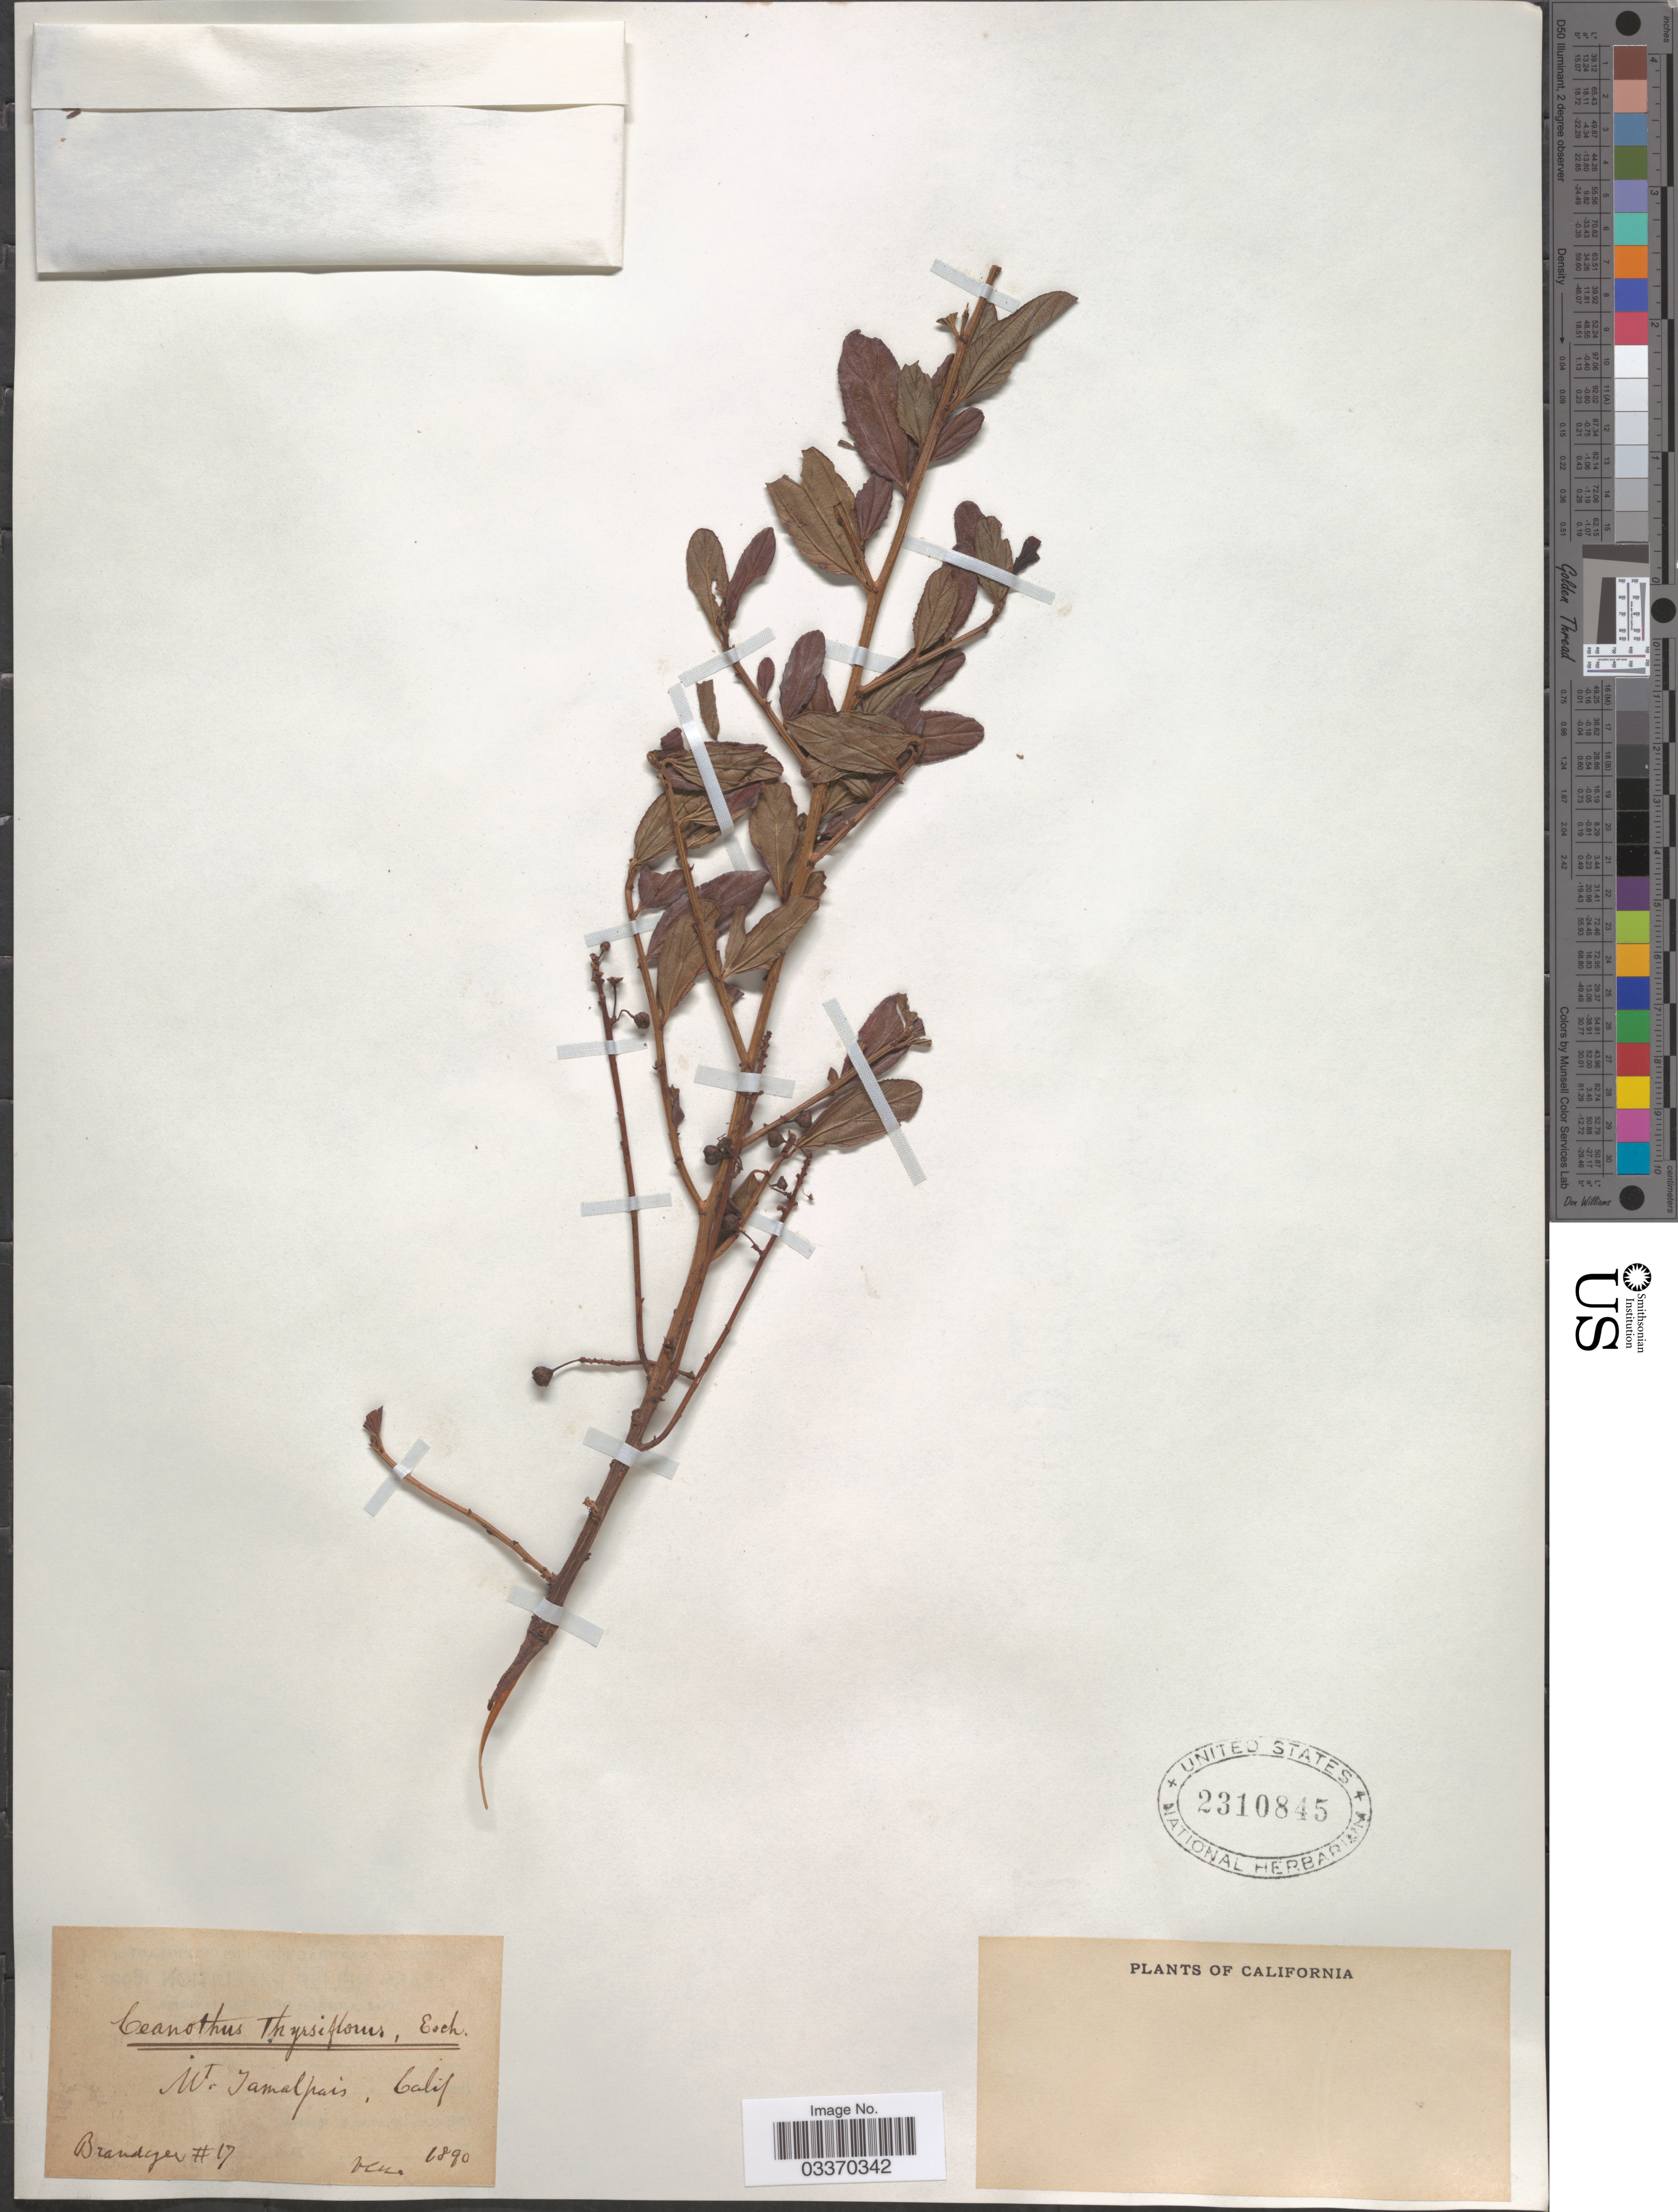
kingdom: Plantae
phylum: Tracheophyta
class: Magnoliopsida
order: Rosales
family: Rhamnaceae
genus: Ceanothus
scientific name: Ceanothus thyrsiflorus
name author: Eschsch.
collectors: -- Brandegee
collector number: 17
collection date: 1890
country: United States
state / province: California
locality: Mt. Tamalpais.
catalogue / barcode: US 2310845